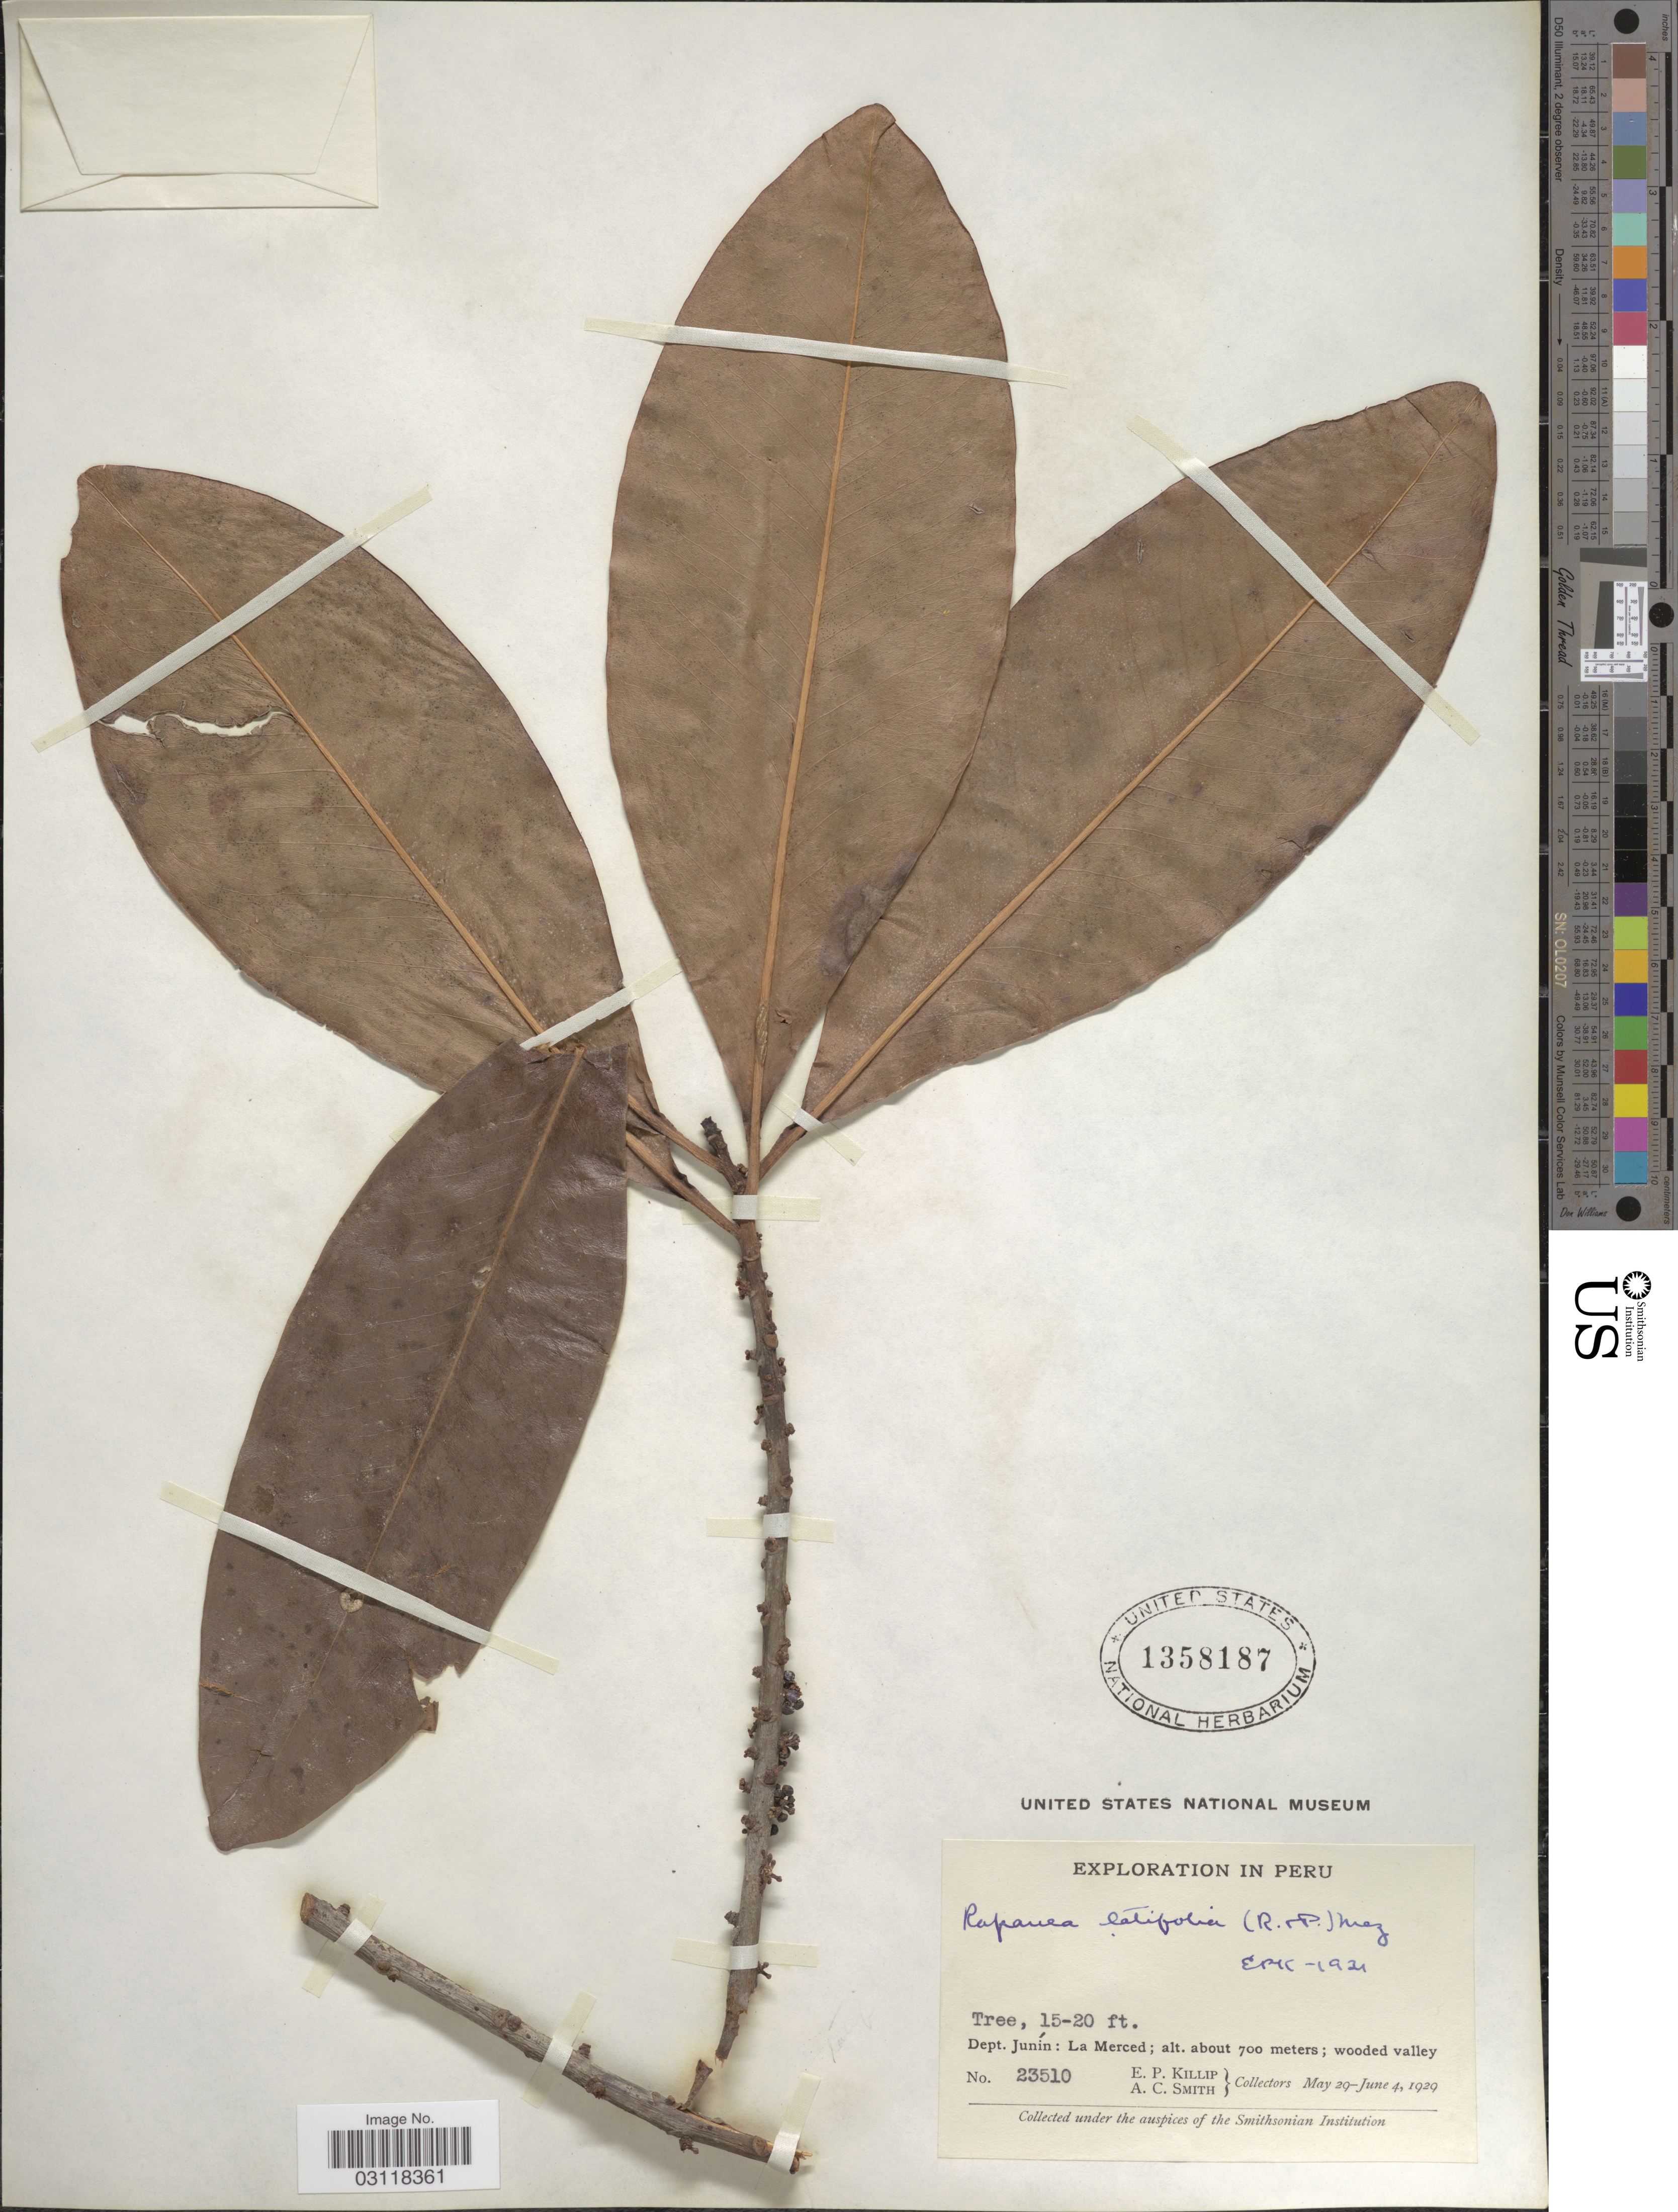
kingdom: Plantae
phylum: Tracheophyta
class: Magnoliopsida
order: Ericales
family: Primulaceae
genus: Rapanea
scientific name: Rapanea latifolia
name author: (Ruiz & Pav.) Mez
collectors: E. P. Killip & A. C. Smith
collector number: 23510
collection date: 1929-05-29/1929-06-04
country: Peru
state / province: Junín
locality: Dept. Junín: La Merced.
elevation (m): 700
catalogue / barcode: US 1358187